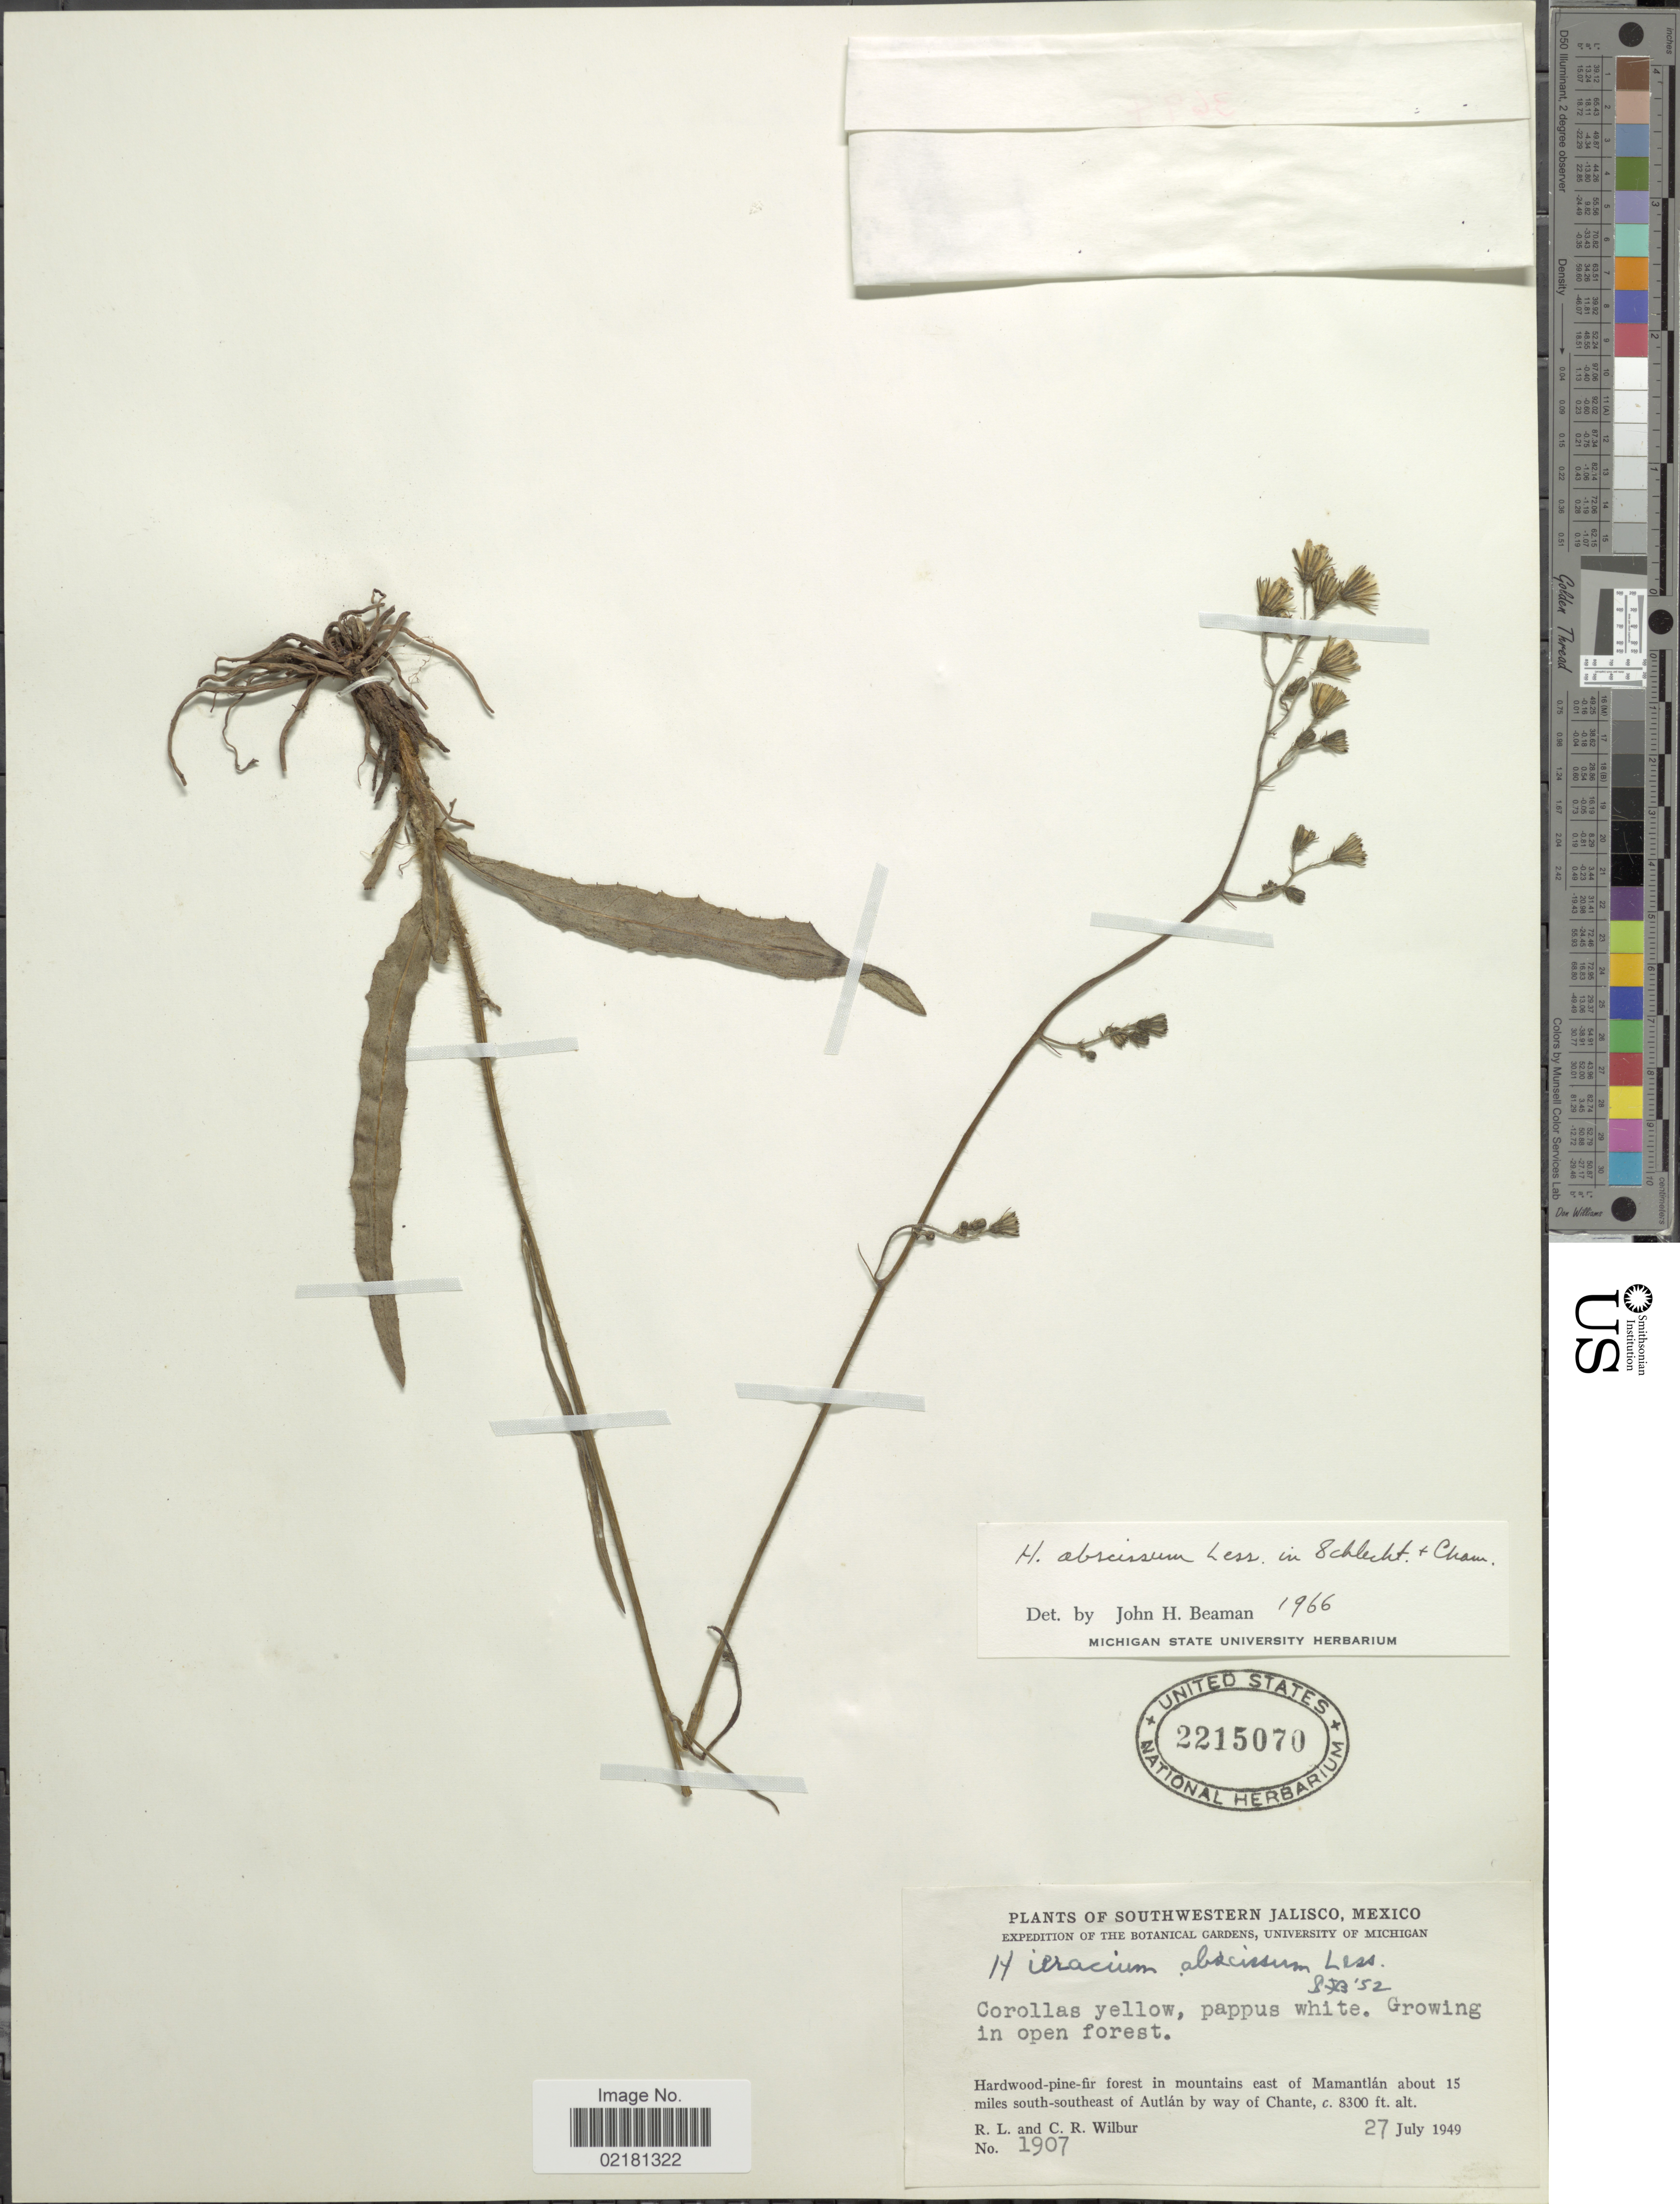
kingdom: Plantae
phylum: Tracheophyta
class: Magnoliopsida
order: Asterales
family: Asteraceae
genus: Hieracium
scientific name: Hieracium abscissum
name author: Less.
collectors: R. L. Wilbur & C. Wilbur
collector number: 1907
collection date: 1949-07-27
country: Mexico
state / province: Jalisco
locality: Southwestern of Jalisco, hardwood-pine-fr forest in mountains east of Mamantlan about 15 miles south-southeast of Autlan by way of Chante.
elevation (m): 2530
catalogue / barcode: US 2215070